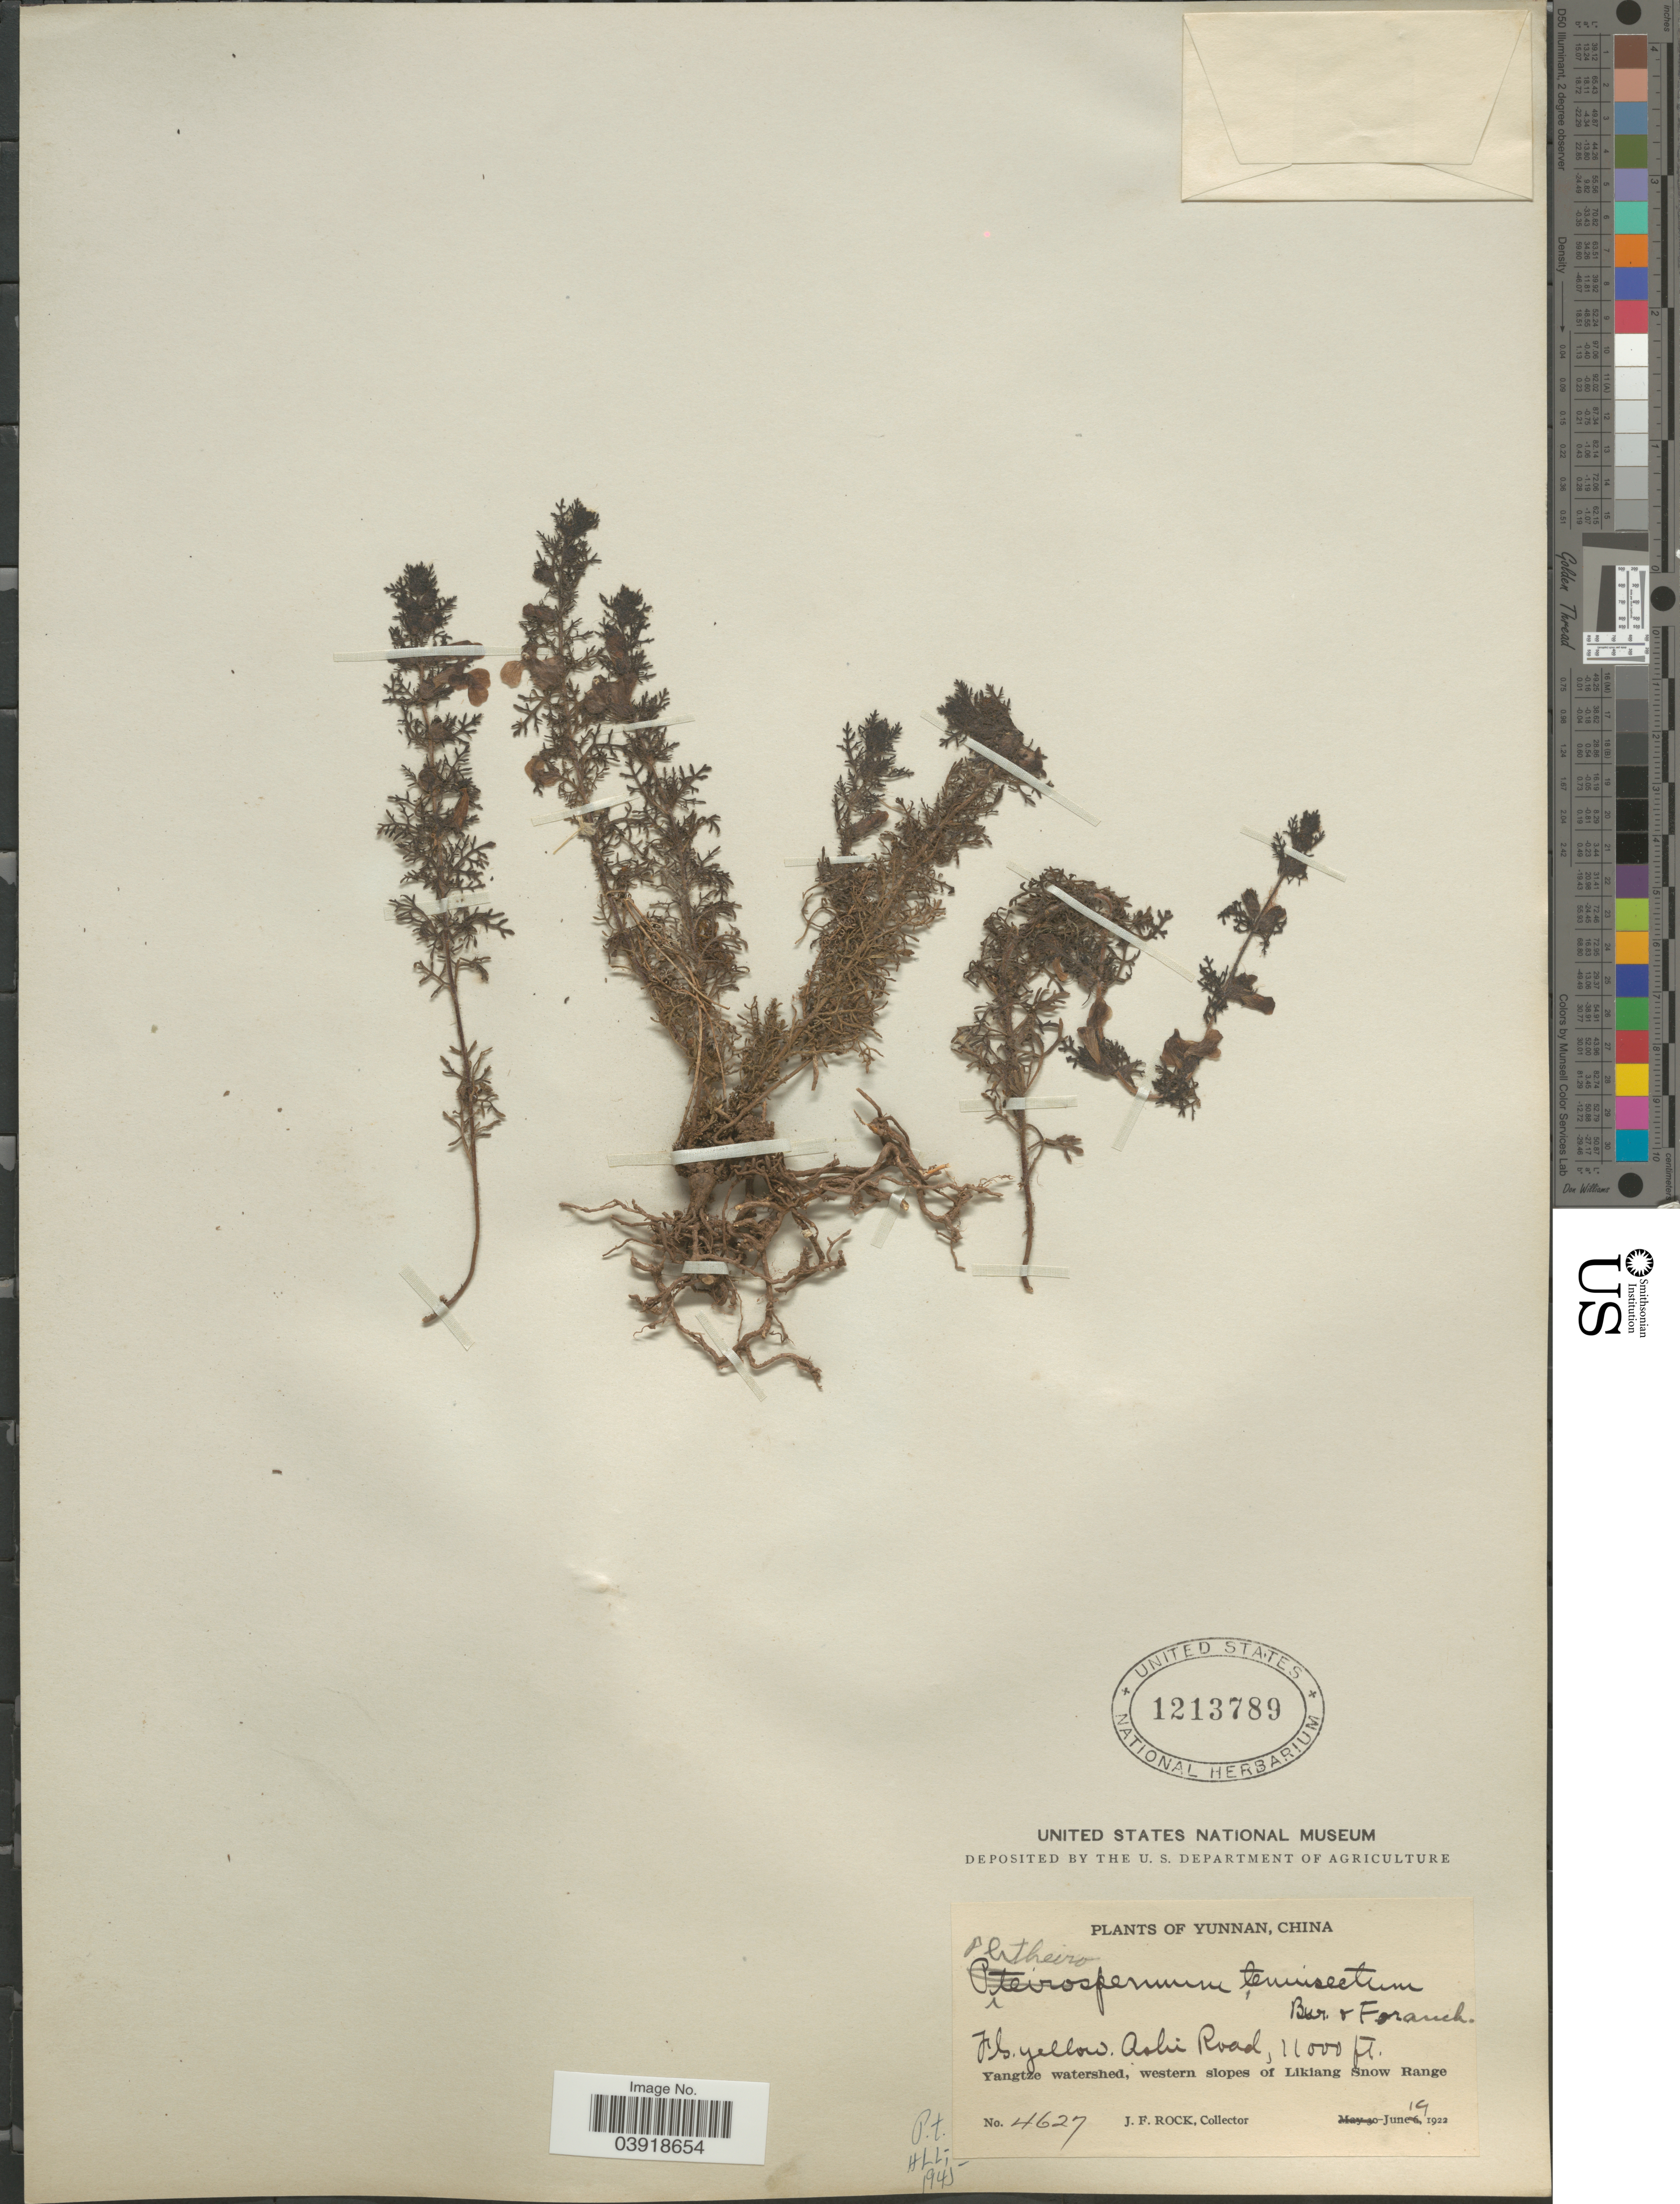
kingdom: Plantae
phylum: Tracheophyta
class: Magnoliopsida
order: Lamiales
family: Orobanchaceae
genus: Phtheirospermum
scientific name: Phtheirospermum tenuisectum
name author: Franch. & Bureau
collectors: J. Rock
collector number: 4627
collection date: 1922-06-14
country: China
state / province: Yunnan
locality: Ashi Road, Yangtze watershed, western slopes of Likiang Snow Range.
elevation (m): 3353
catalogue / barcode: US 1213789